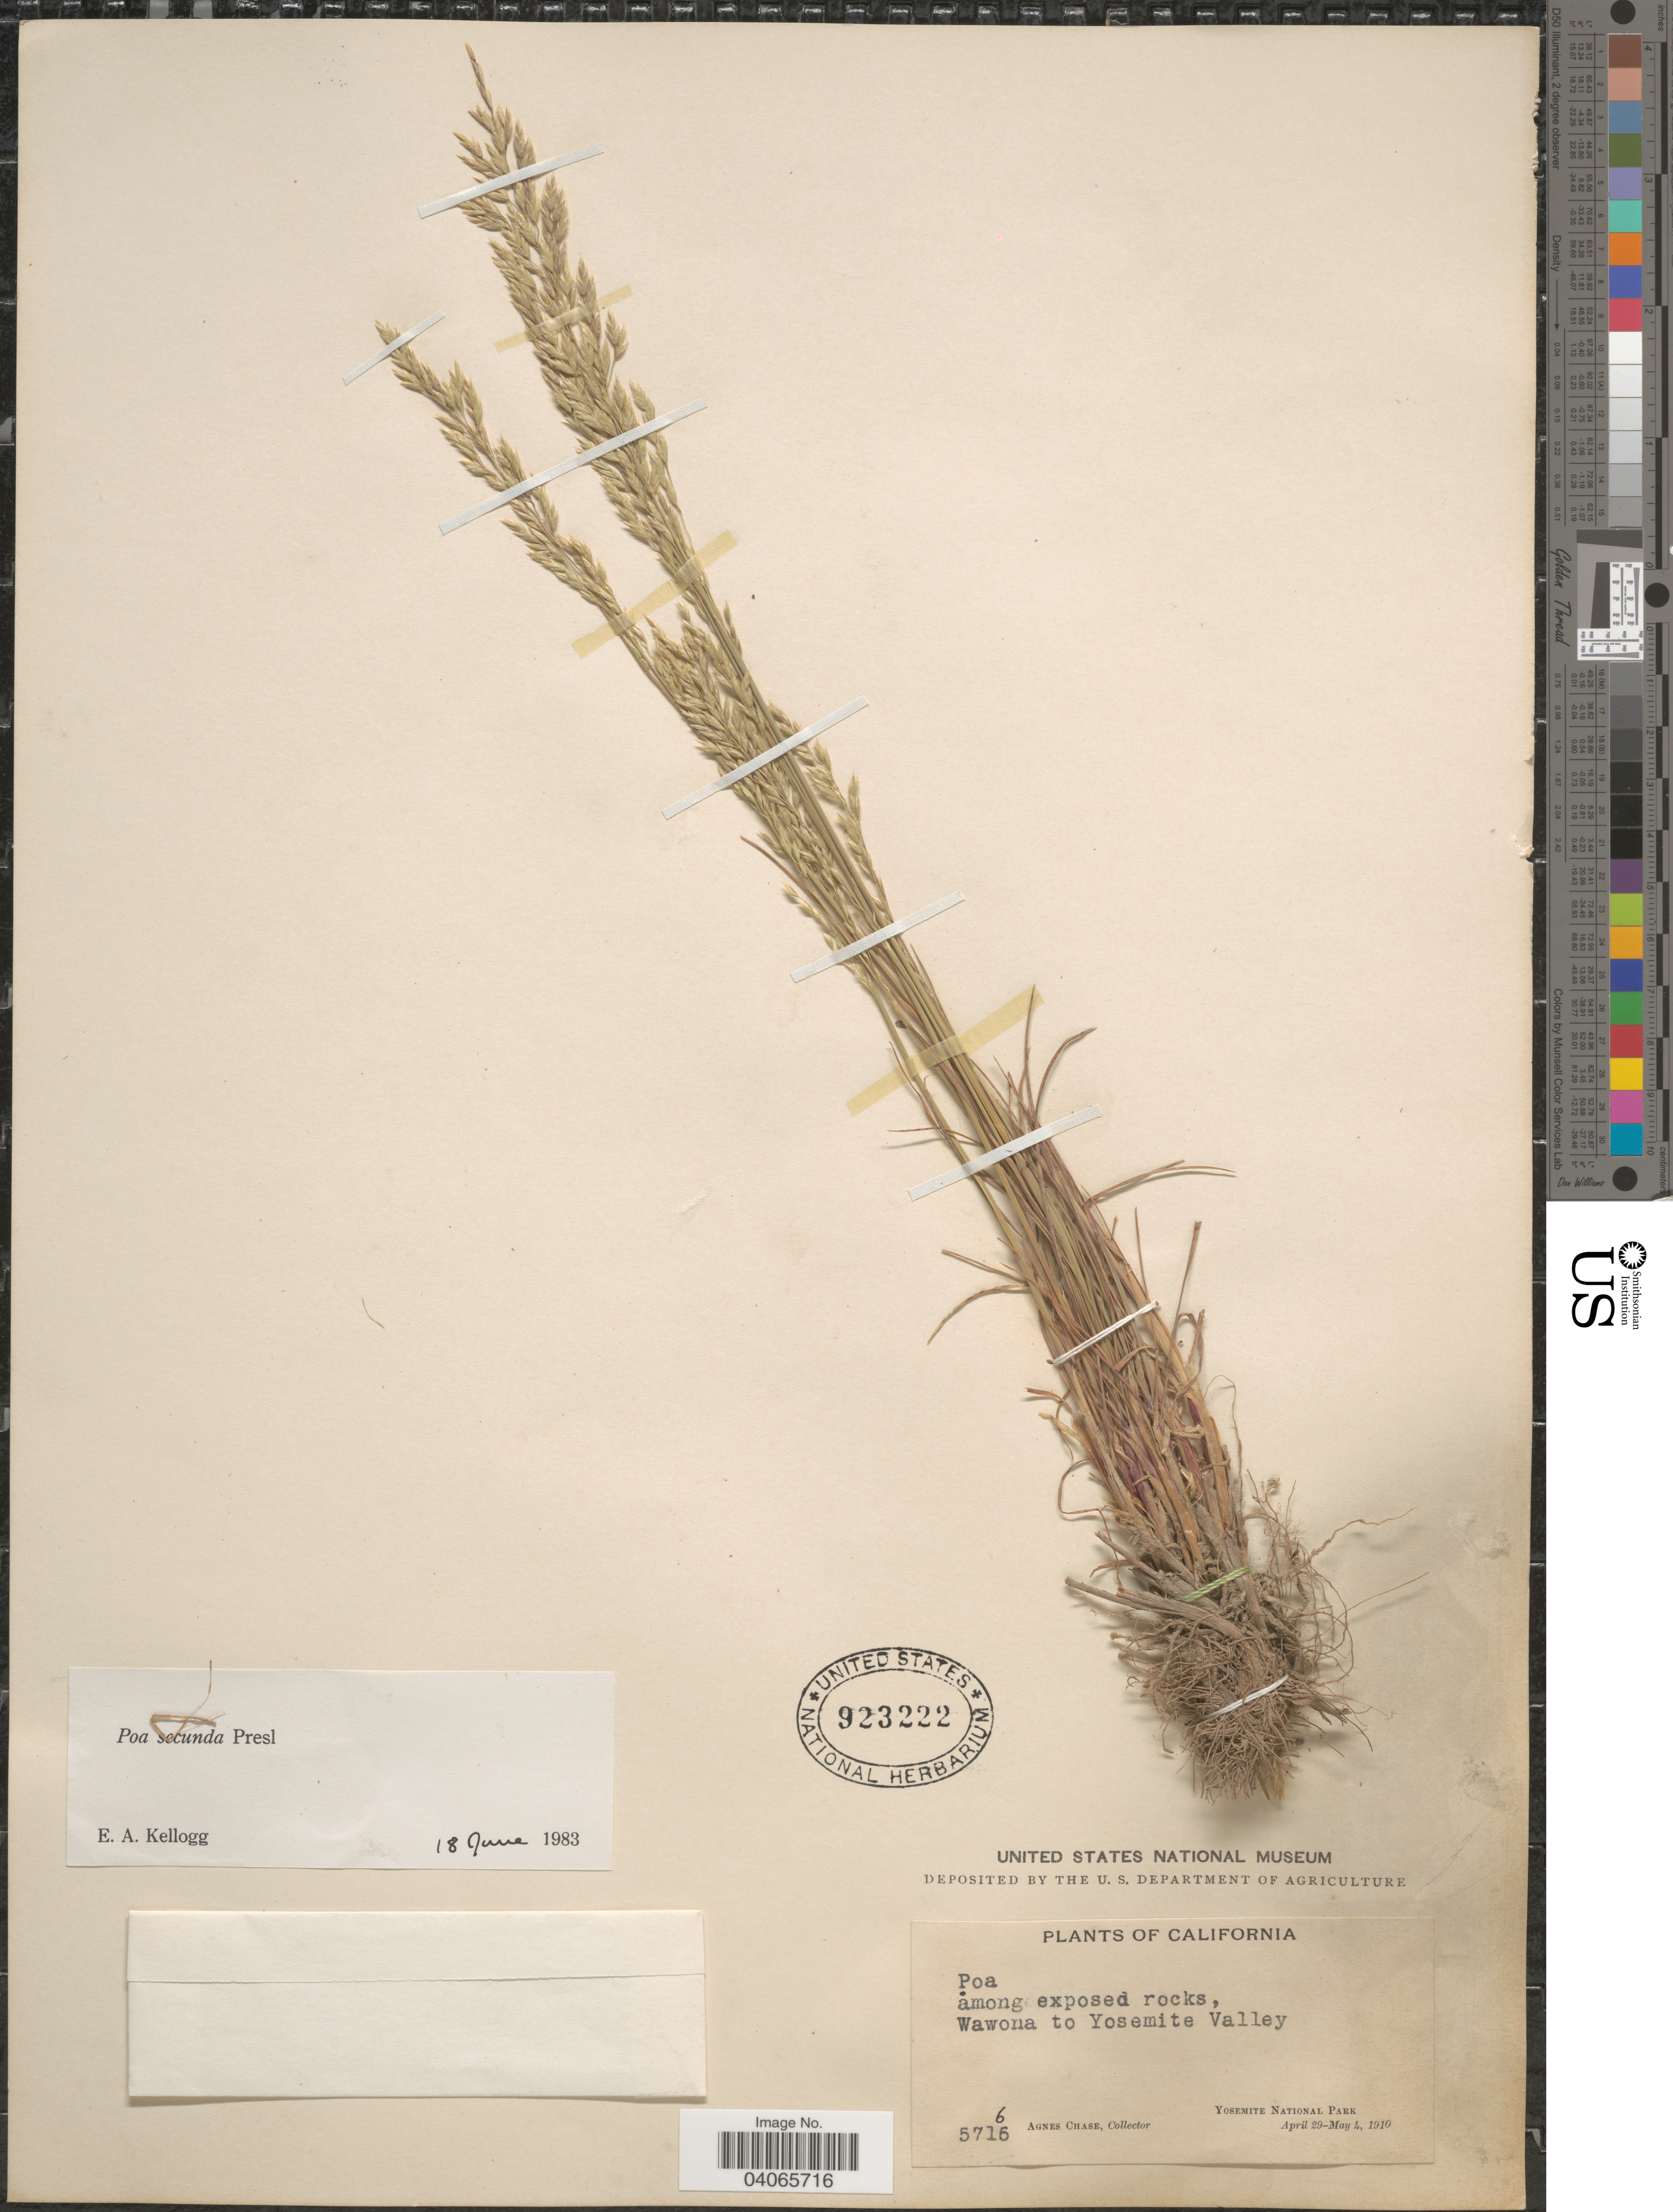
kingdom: Plantae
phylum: Tracheophyta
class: Liliopsida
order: Poales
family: Poaceae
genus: Poa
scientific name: Poa secunda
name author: J. Presl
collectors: A. Chase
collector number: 5716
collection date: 1910-04-29/1910-05-04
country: United States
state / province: California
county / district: Mariposa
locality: Among exposed rocks, Wawona to Yosemite Valley. Yosemite National Park.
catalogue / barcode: US 923222